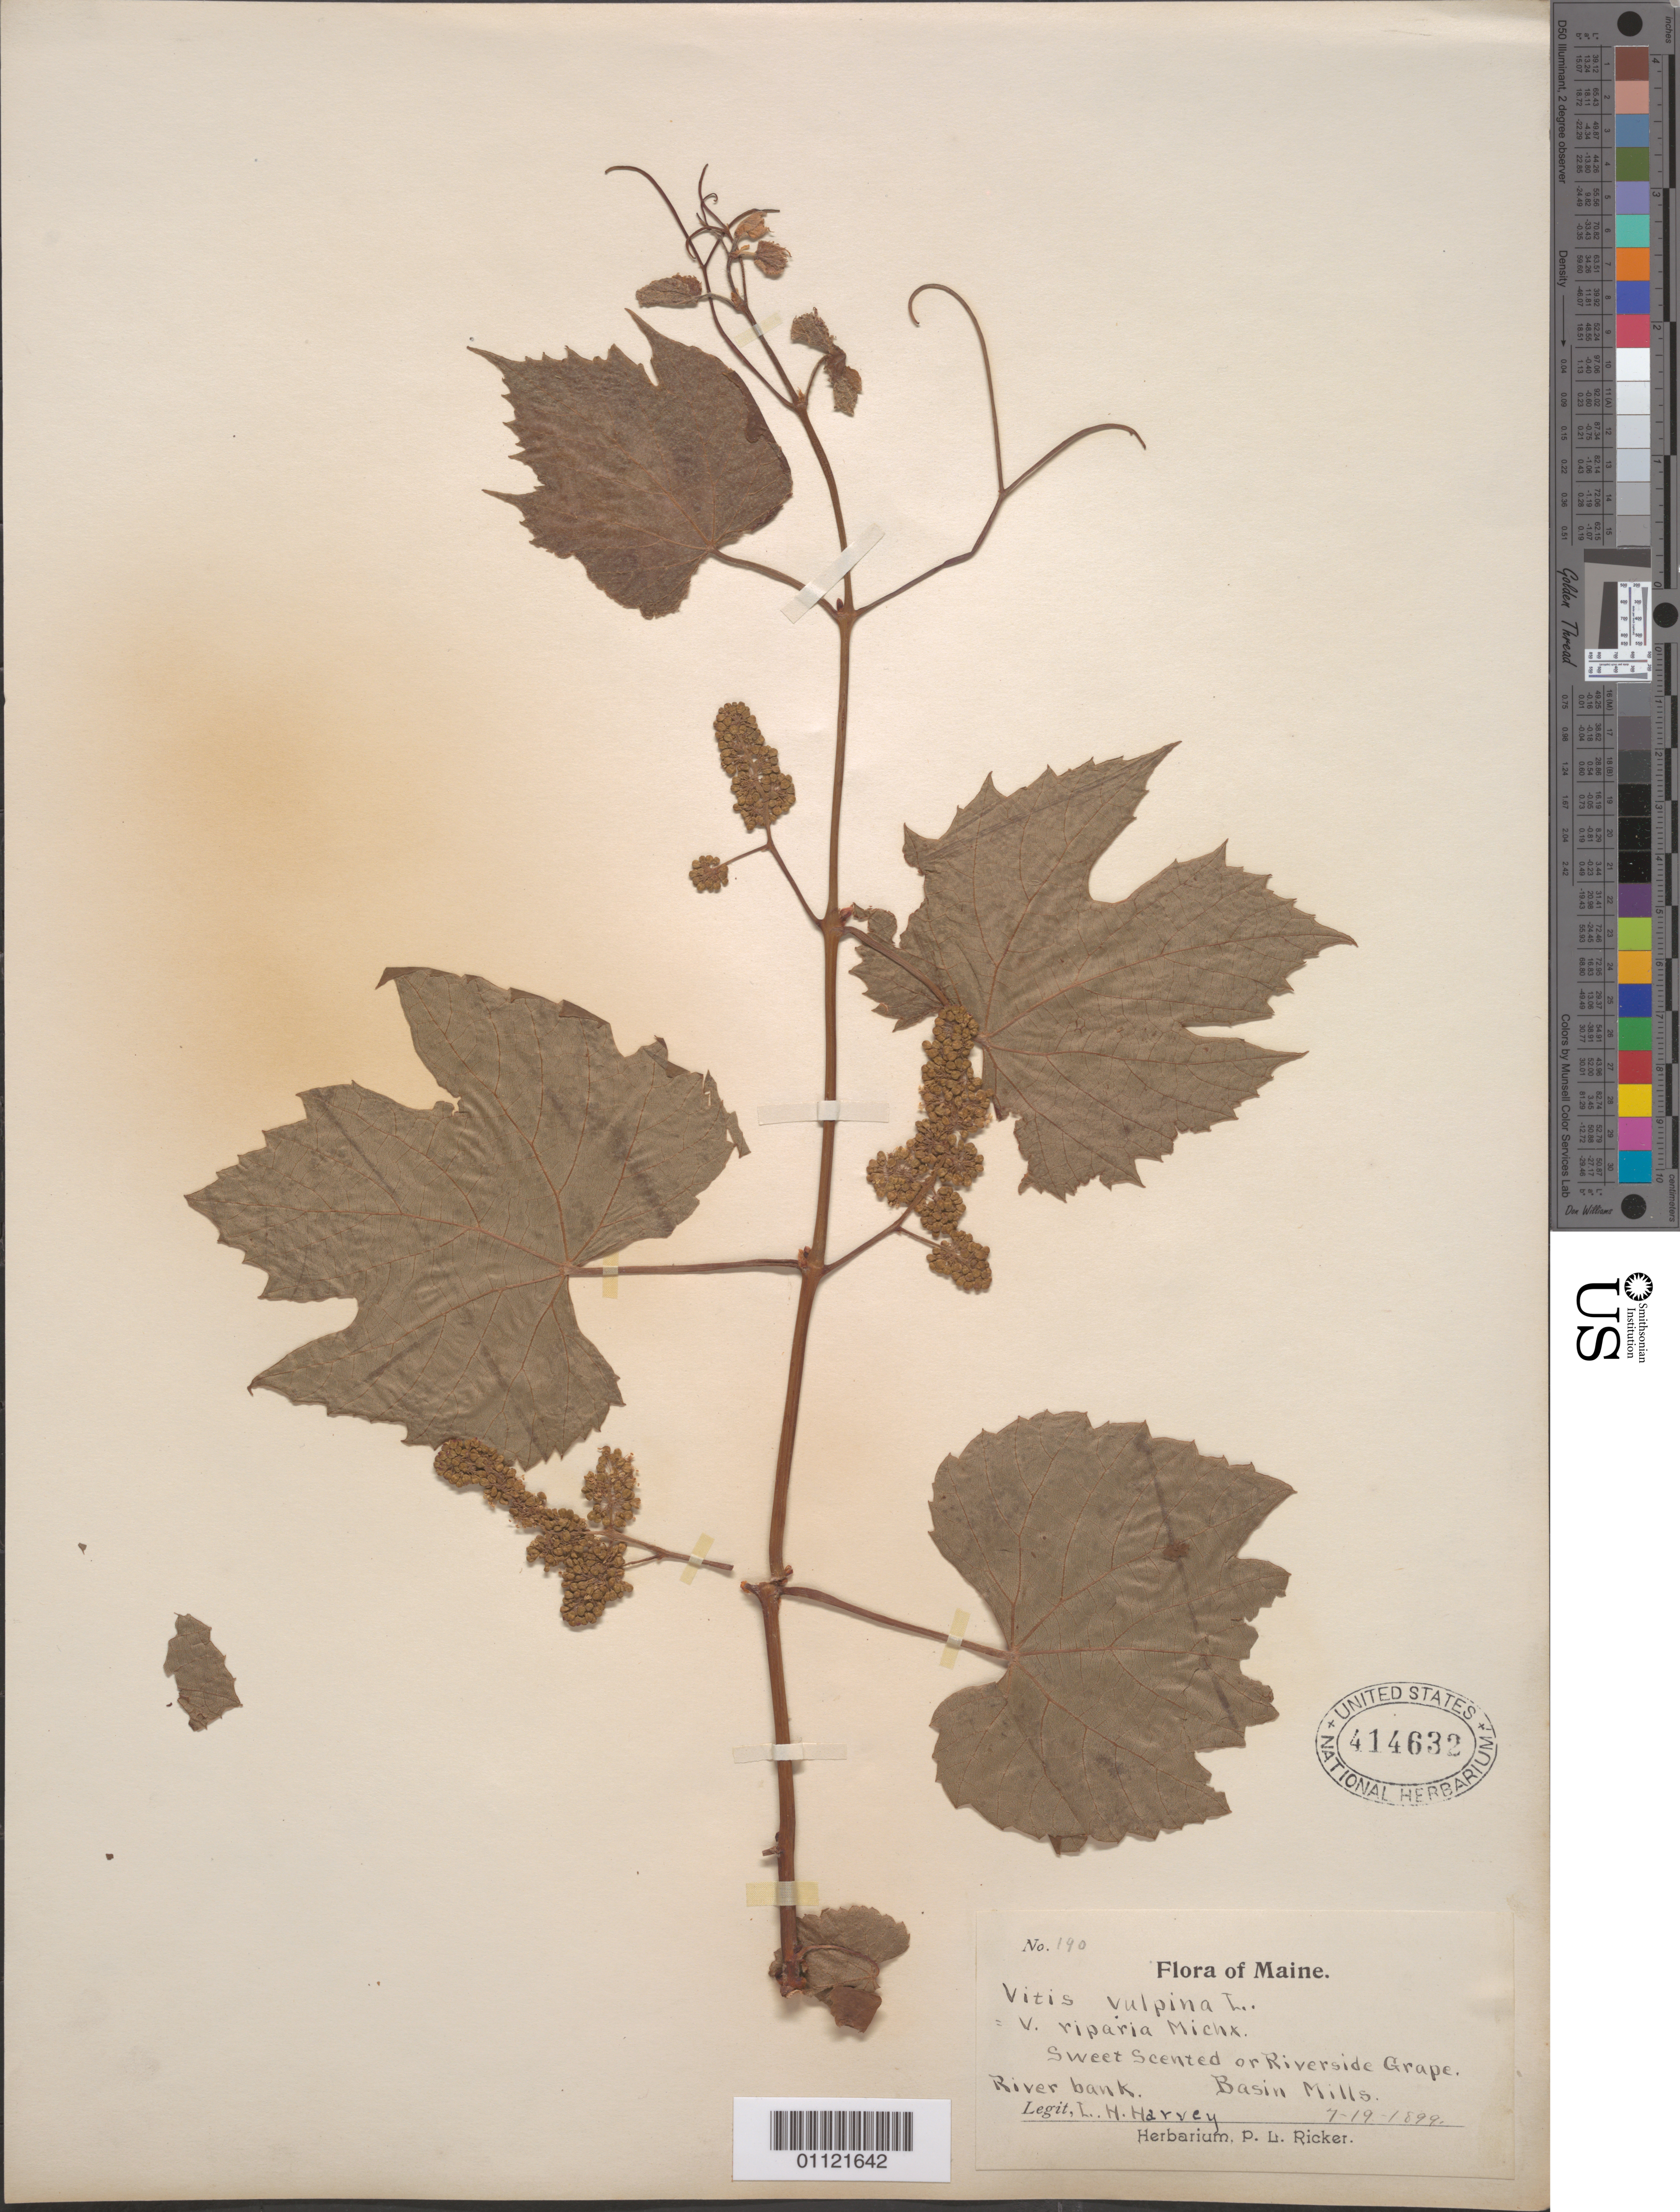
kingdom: Plantae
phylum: Tracheophyta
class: Magnoliopsida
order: Vitales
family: Vitaceae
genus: Vitis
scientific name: Vitis vulpina var. riparia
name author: (Michx.) Regel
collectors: L. H. Harvey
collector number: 190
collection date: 1899-07-19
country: United States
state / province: Maine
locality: Basin Mills.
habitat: River bank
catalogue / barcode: US 414632